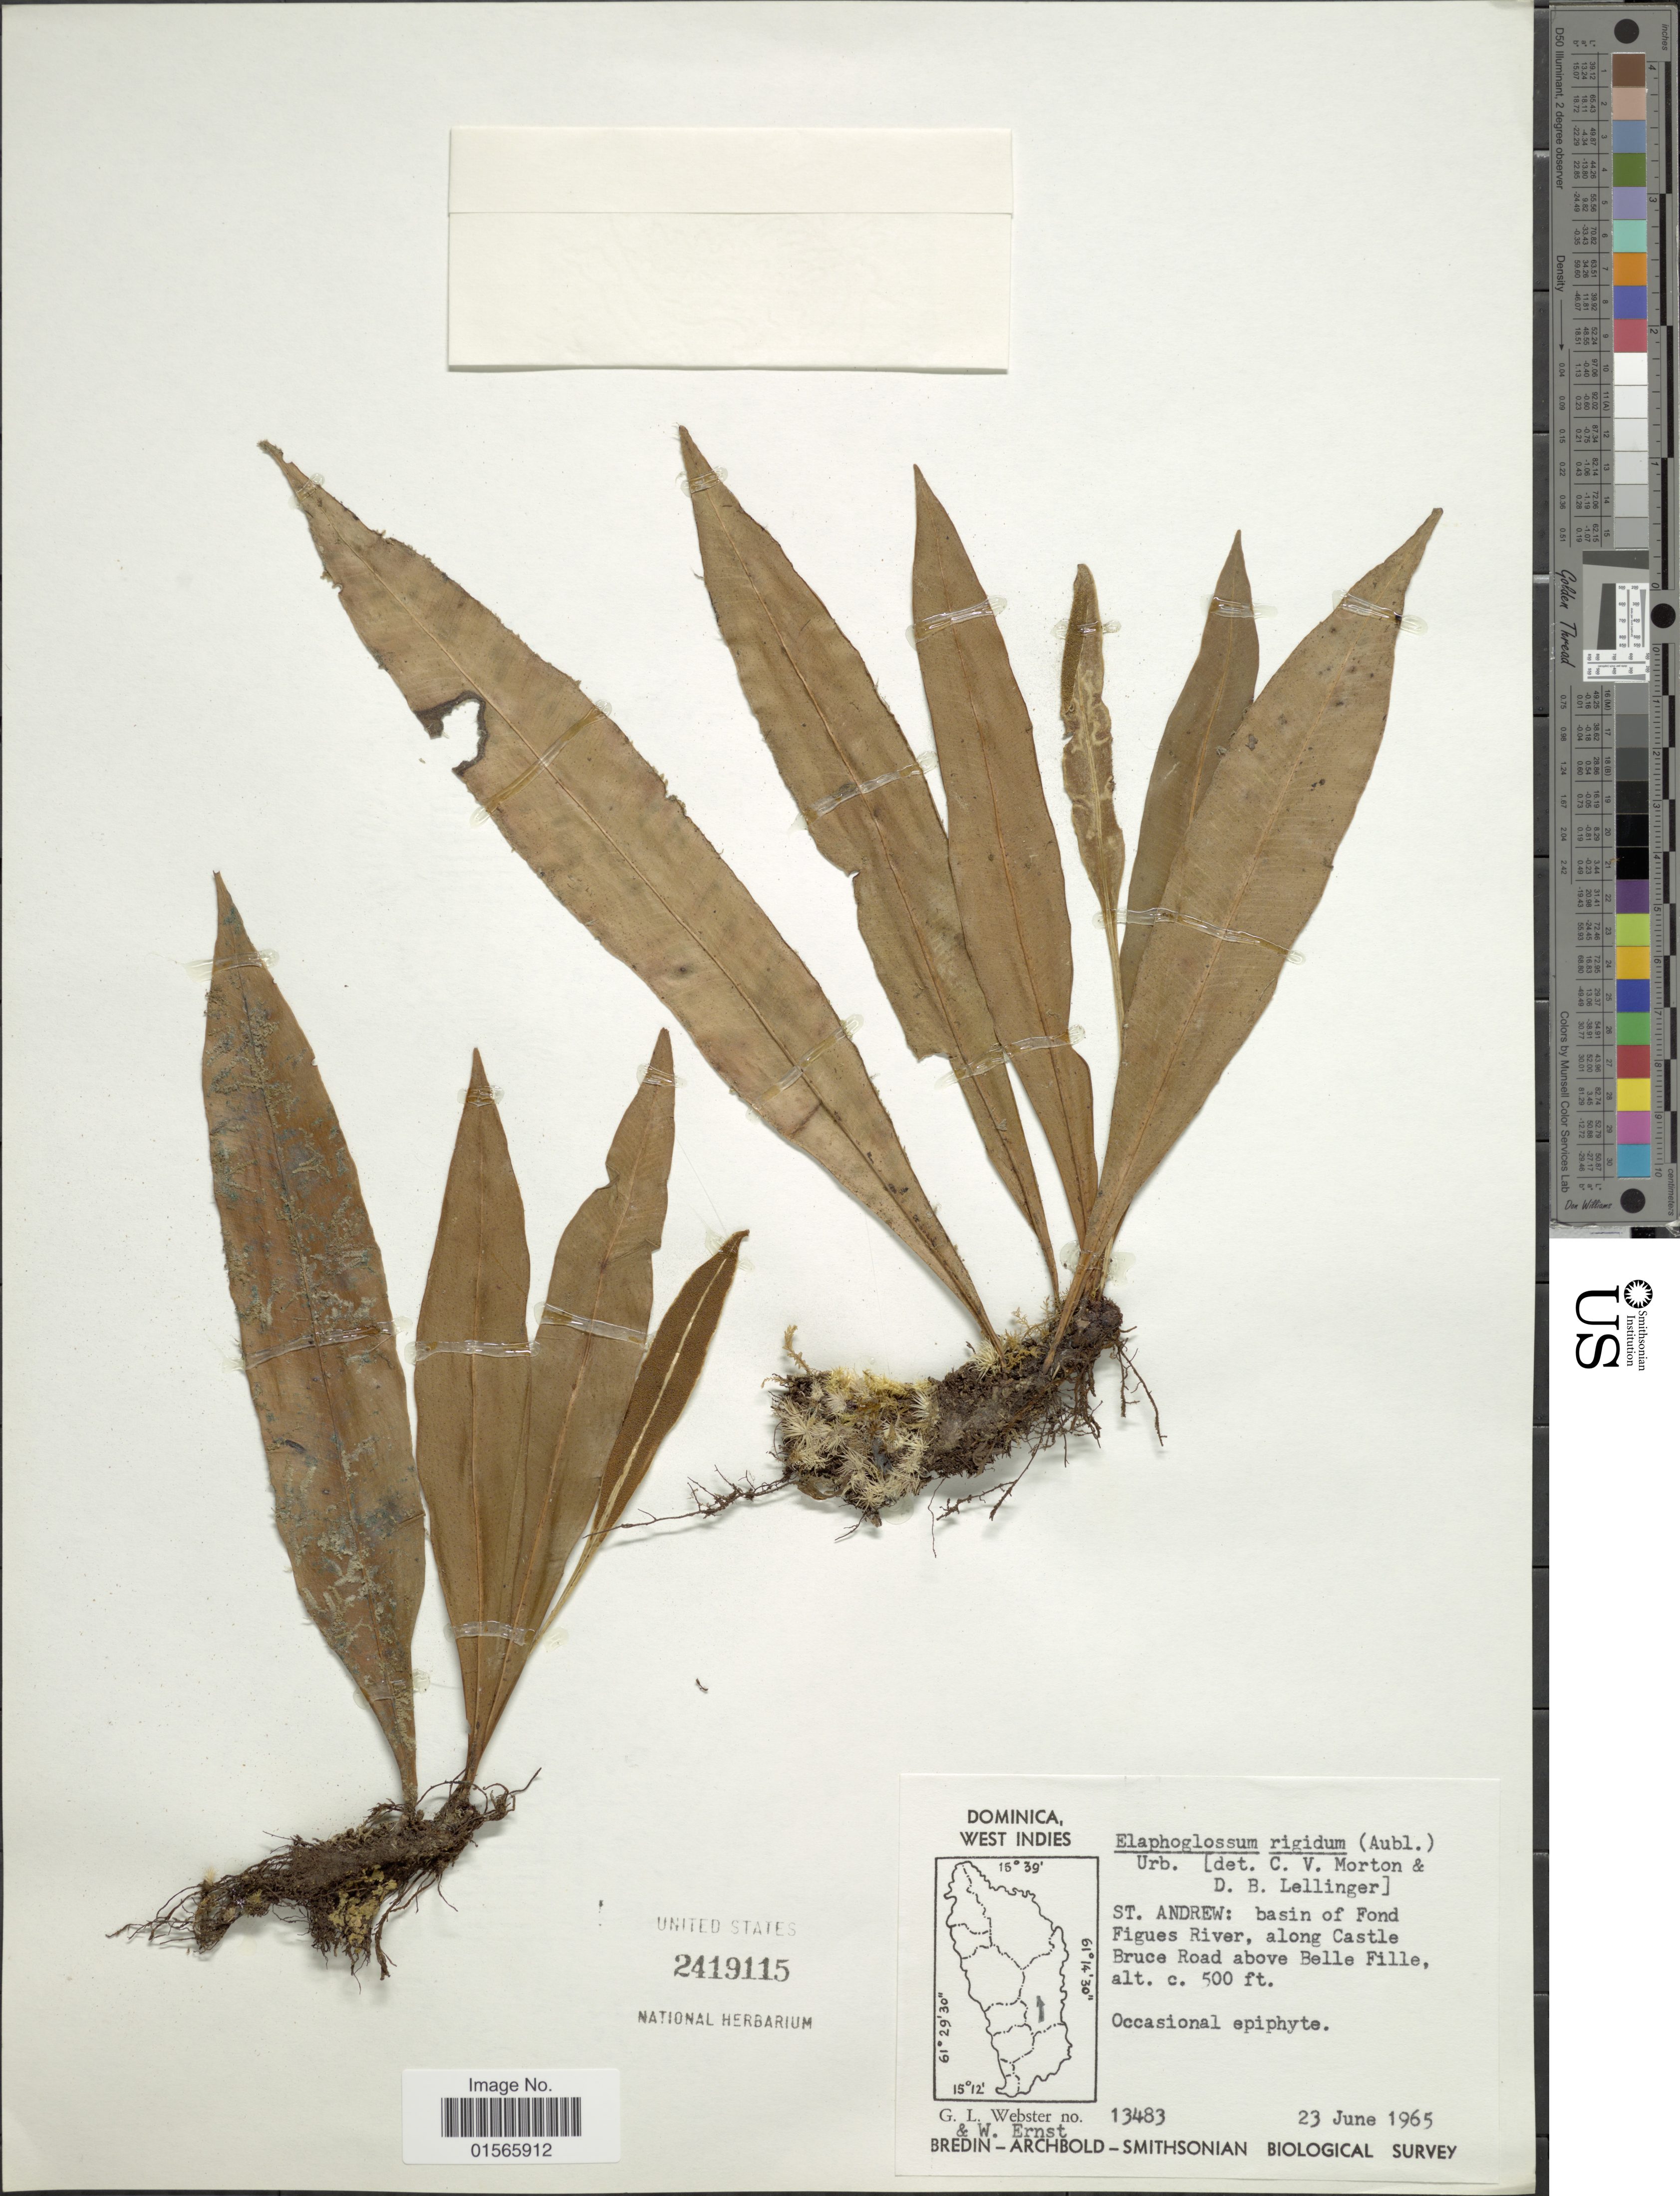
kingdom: Plantae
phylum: Tracheophyta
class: Polypodiopsida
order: Polypodiales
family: Dryopteridaceae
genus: Elaphoglossum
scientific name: Elaphoglossum rigidum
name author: (Aubl.) Urb.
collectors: G. L. Webster & W. Ernst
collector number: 13483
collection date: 1965-06-23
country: Dominica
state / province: St. Andrew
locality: St Andrew: basin of Fond Figues River, along Castle Bruce Road above Belle Fille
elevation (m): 152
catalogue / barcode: US 2419115